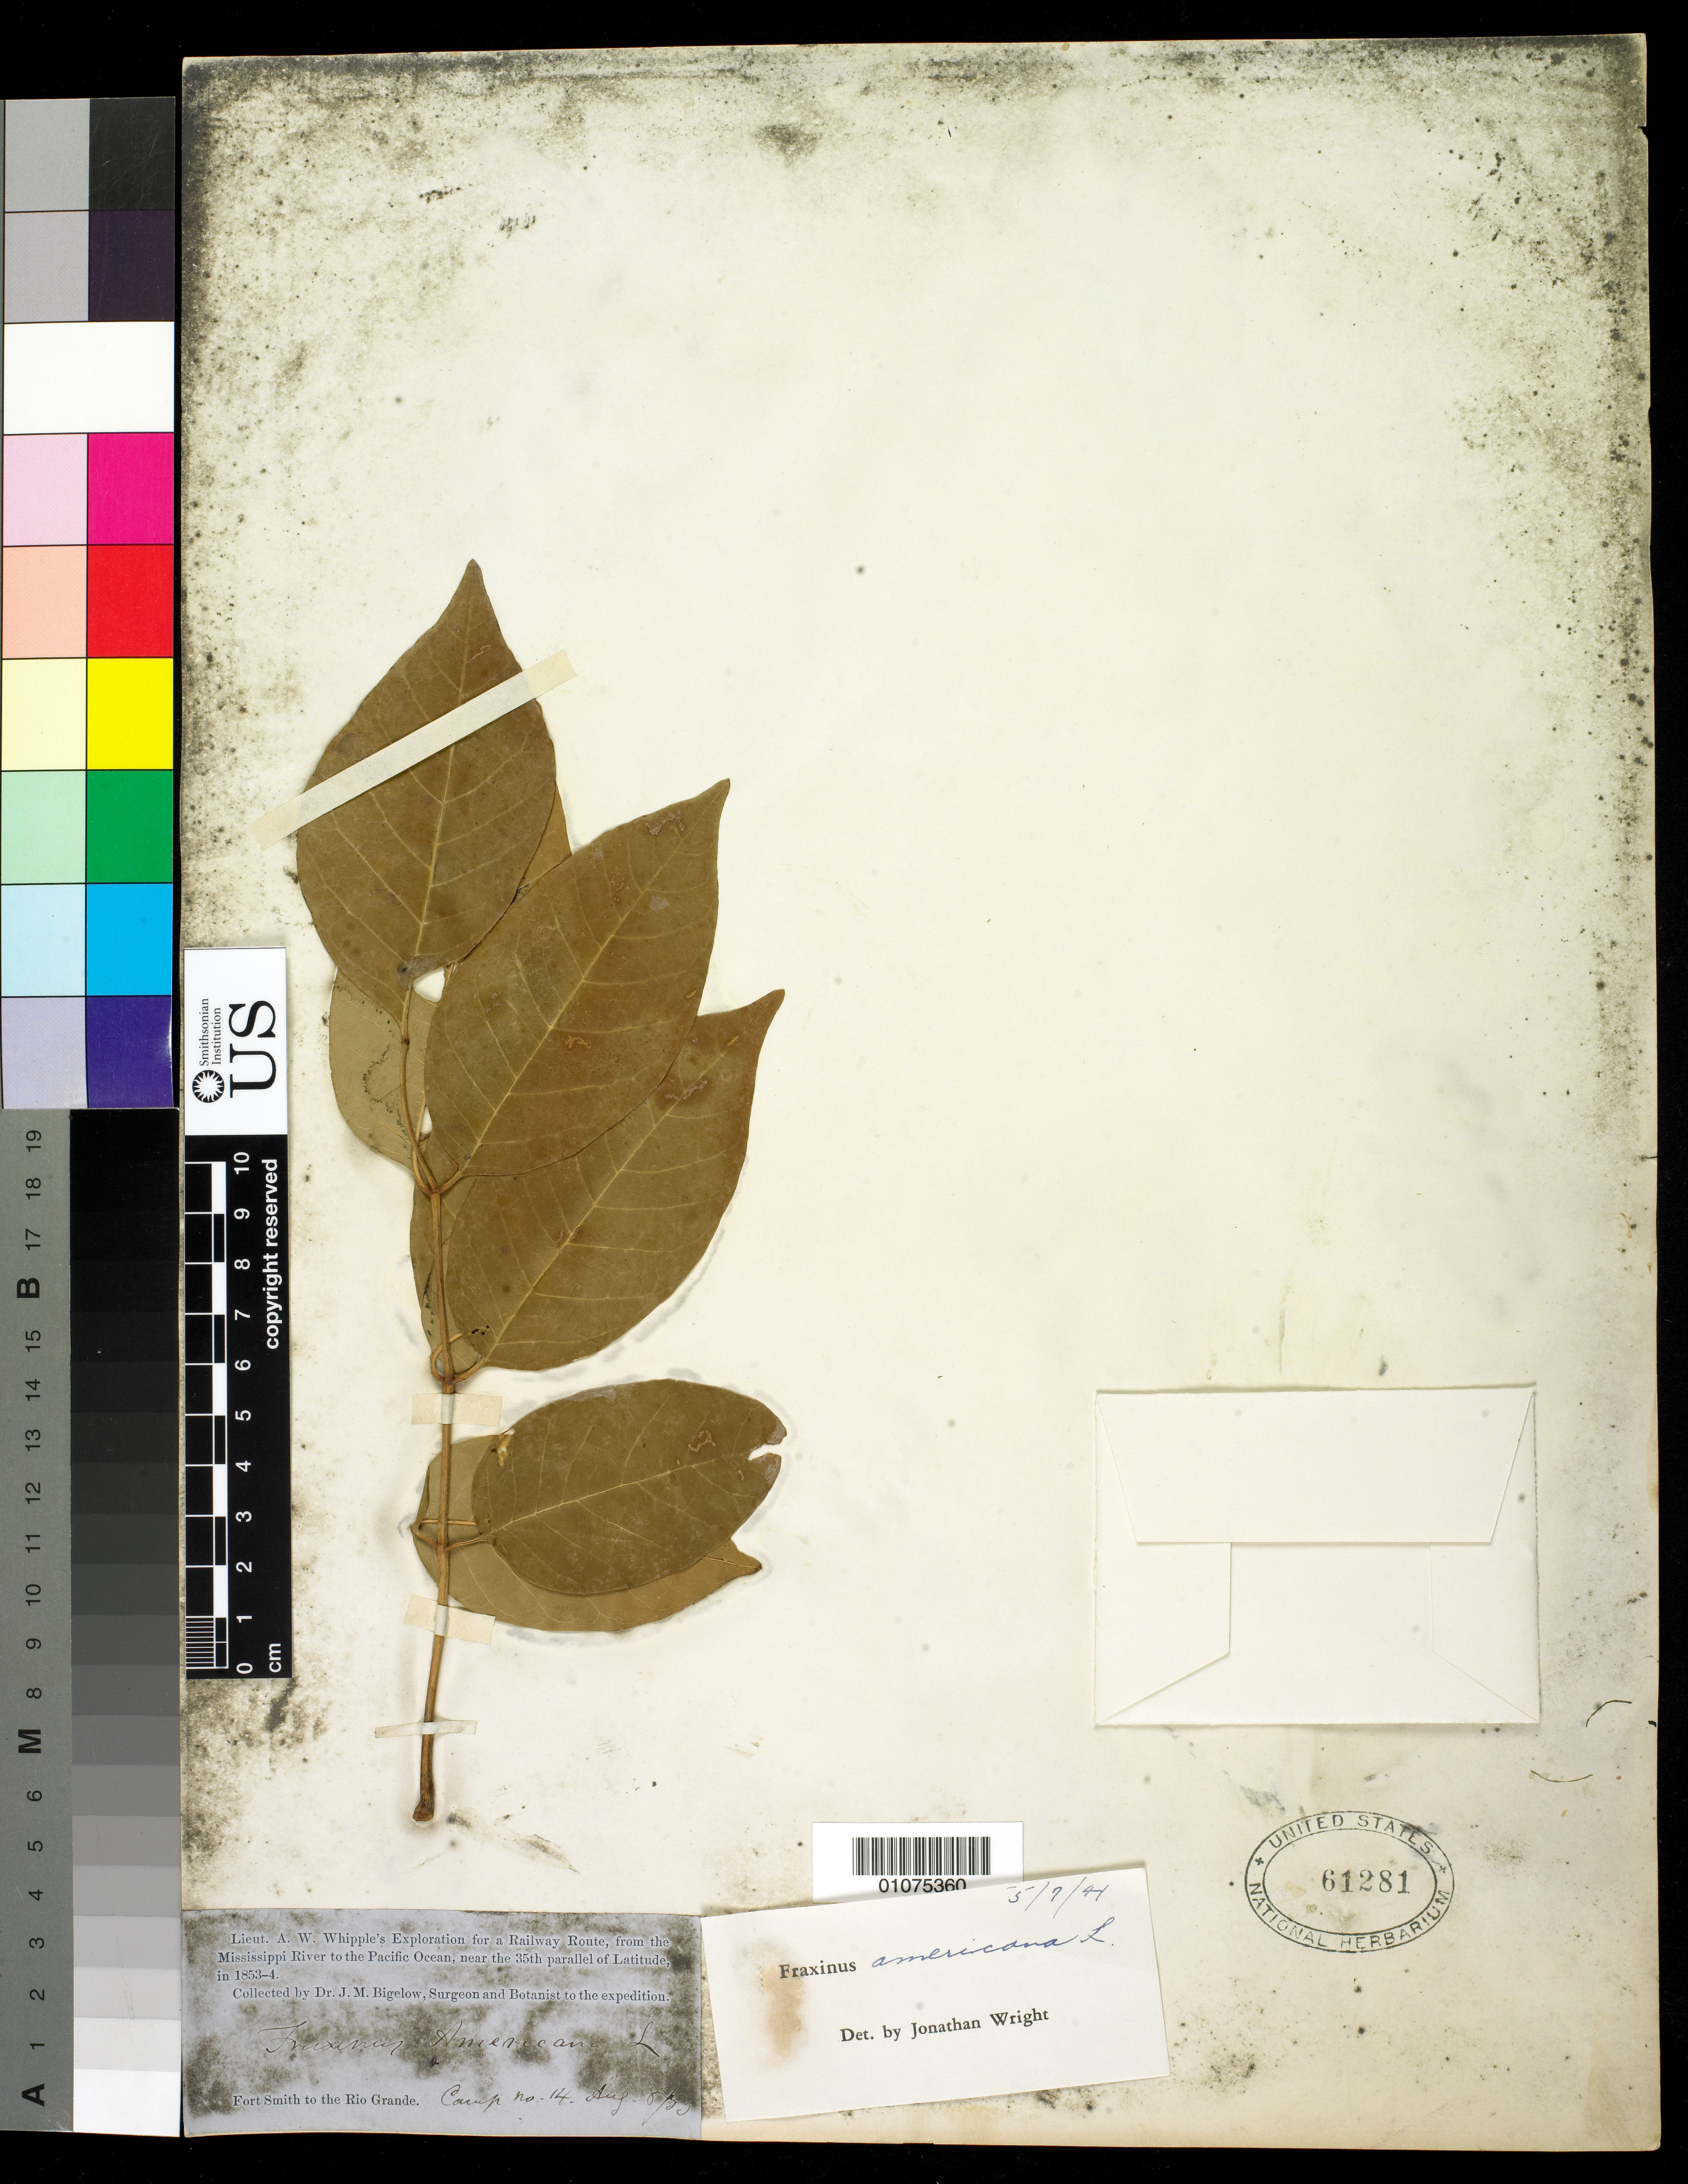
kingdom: Plantae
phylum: Tracheophyta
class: Magnoliopsida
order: Lamiales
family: Oleaceae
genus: Fraxinus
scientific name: Fraxinus americana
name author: L.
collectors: J. M. Bigelow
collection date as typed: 8 Aug 1853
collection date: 1853-08-08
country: United States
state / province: Oklahoma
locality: Fort Smith to Rio Grande. Camp 14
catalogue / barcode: US 61281